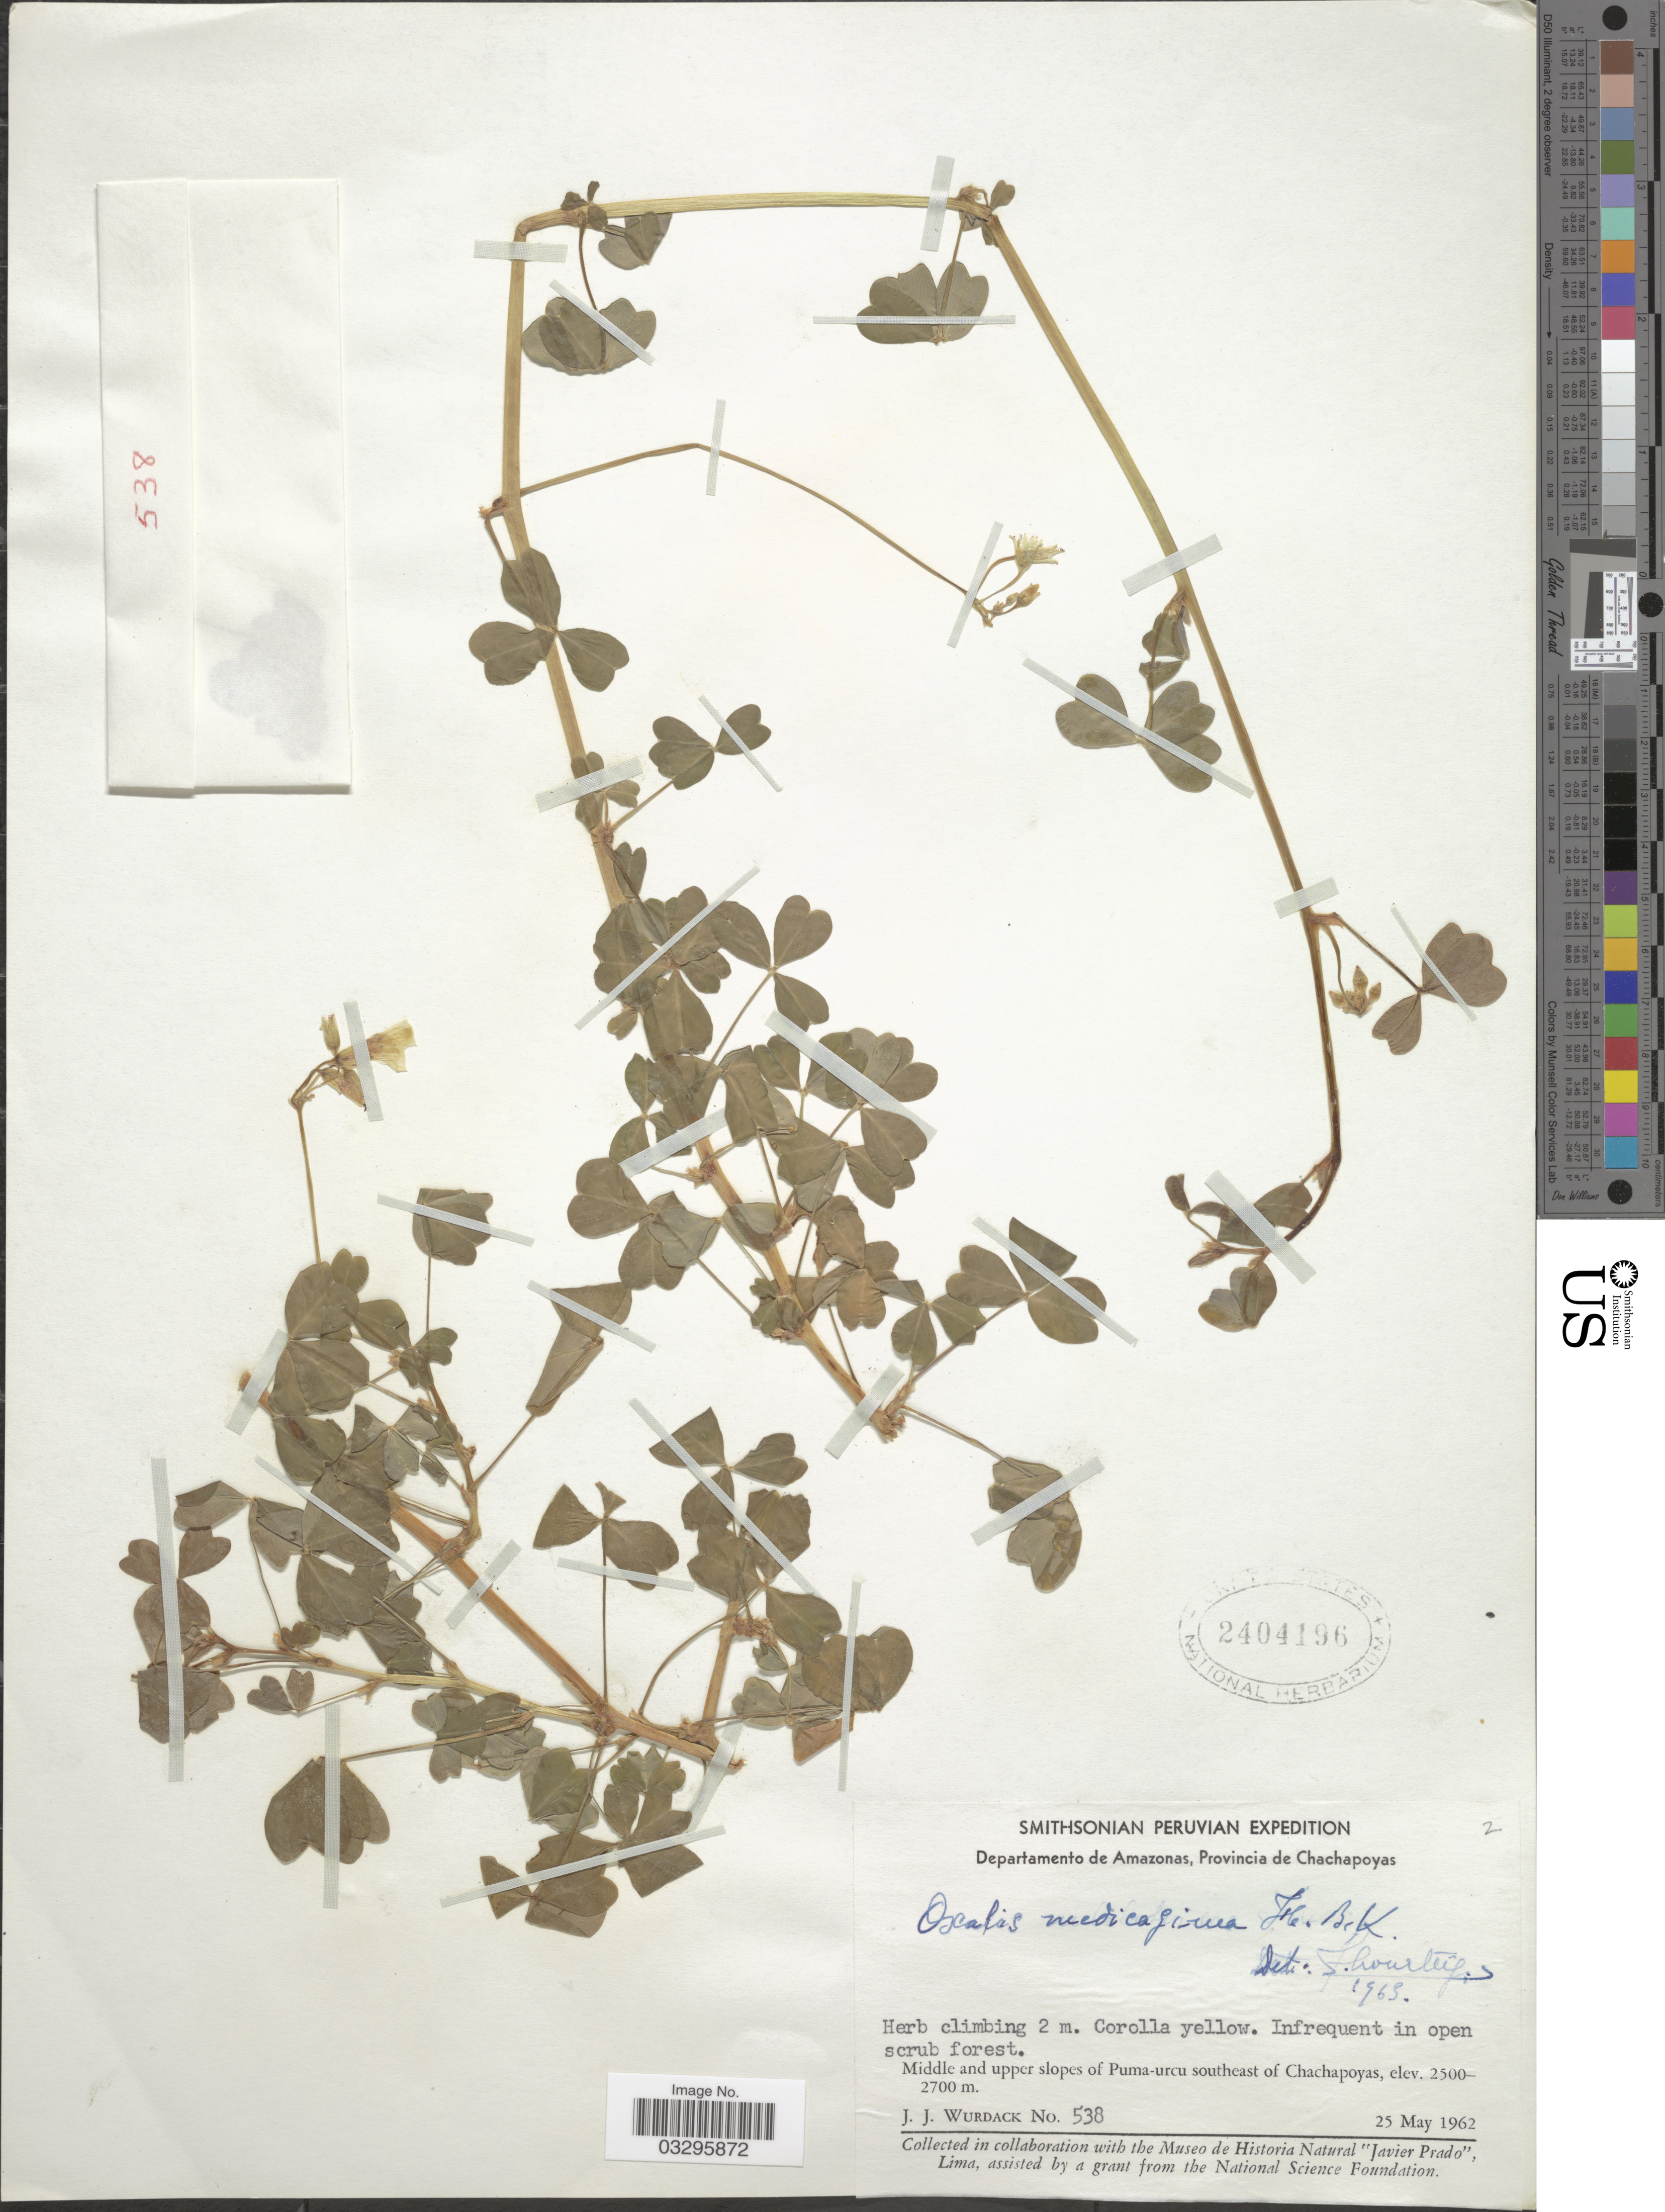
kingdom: Plantae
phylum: Tracheophyta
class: Magnoliopsida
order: Oxalidales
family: Oxalidaceae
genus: Oxalis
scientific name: Oxalis medicaginea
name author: Kunth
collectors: J. J. Wurdack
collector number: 538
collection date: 1962-05-25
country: Peru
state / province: Amazonas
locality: Departamento de Amazonas, Provincia de Chachapoyas. Middle and upper slopes of Puma-urcu southeast of Chachapoyas.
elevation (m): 2500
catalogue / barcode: US 2404196